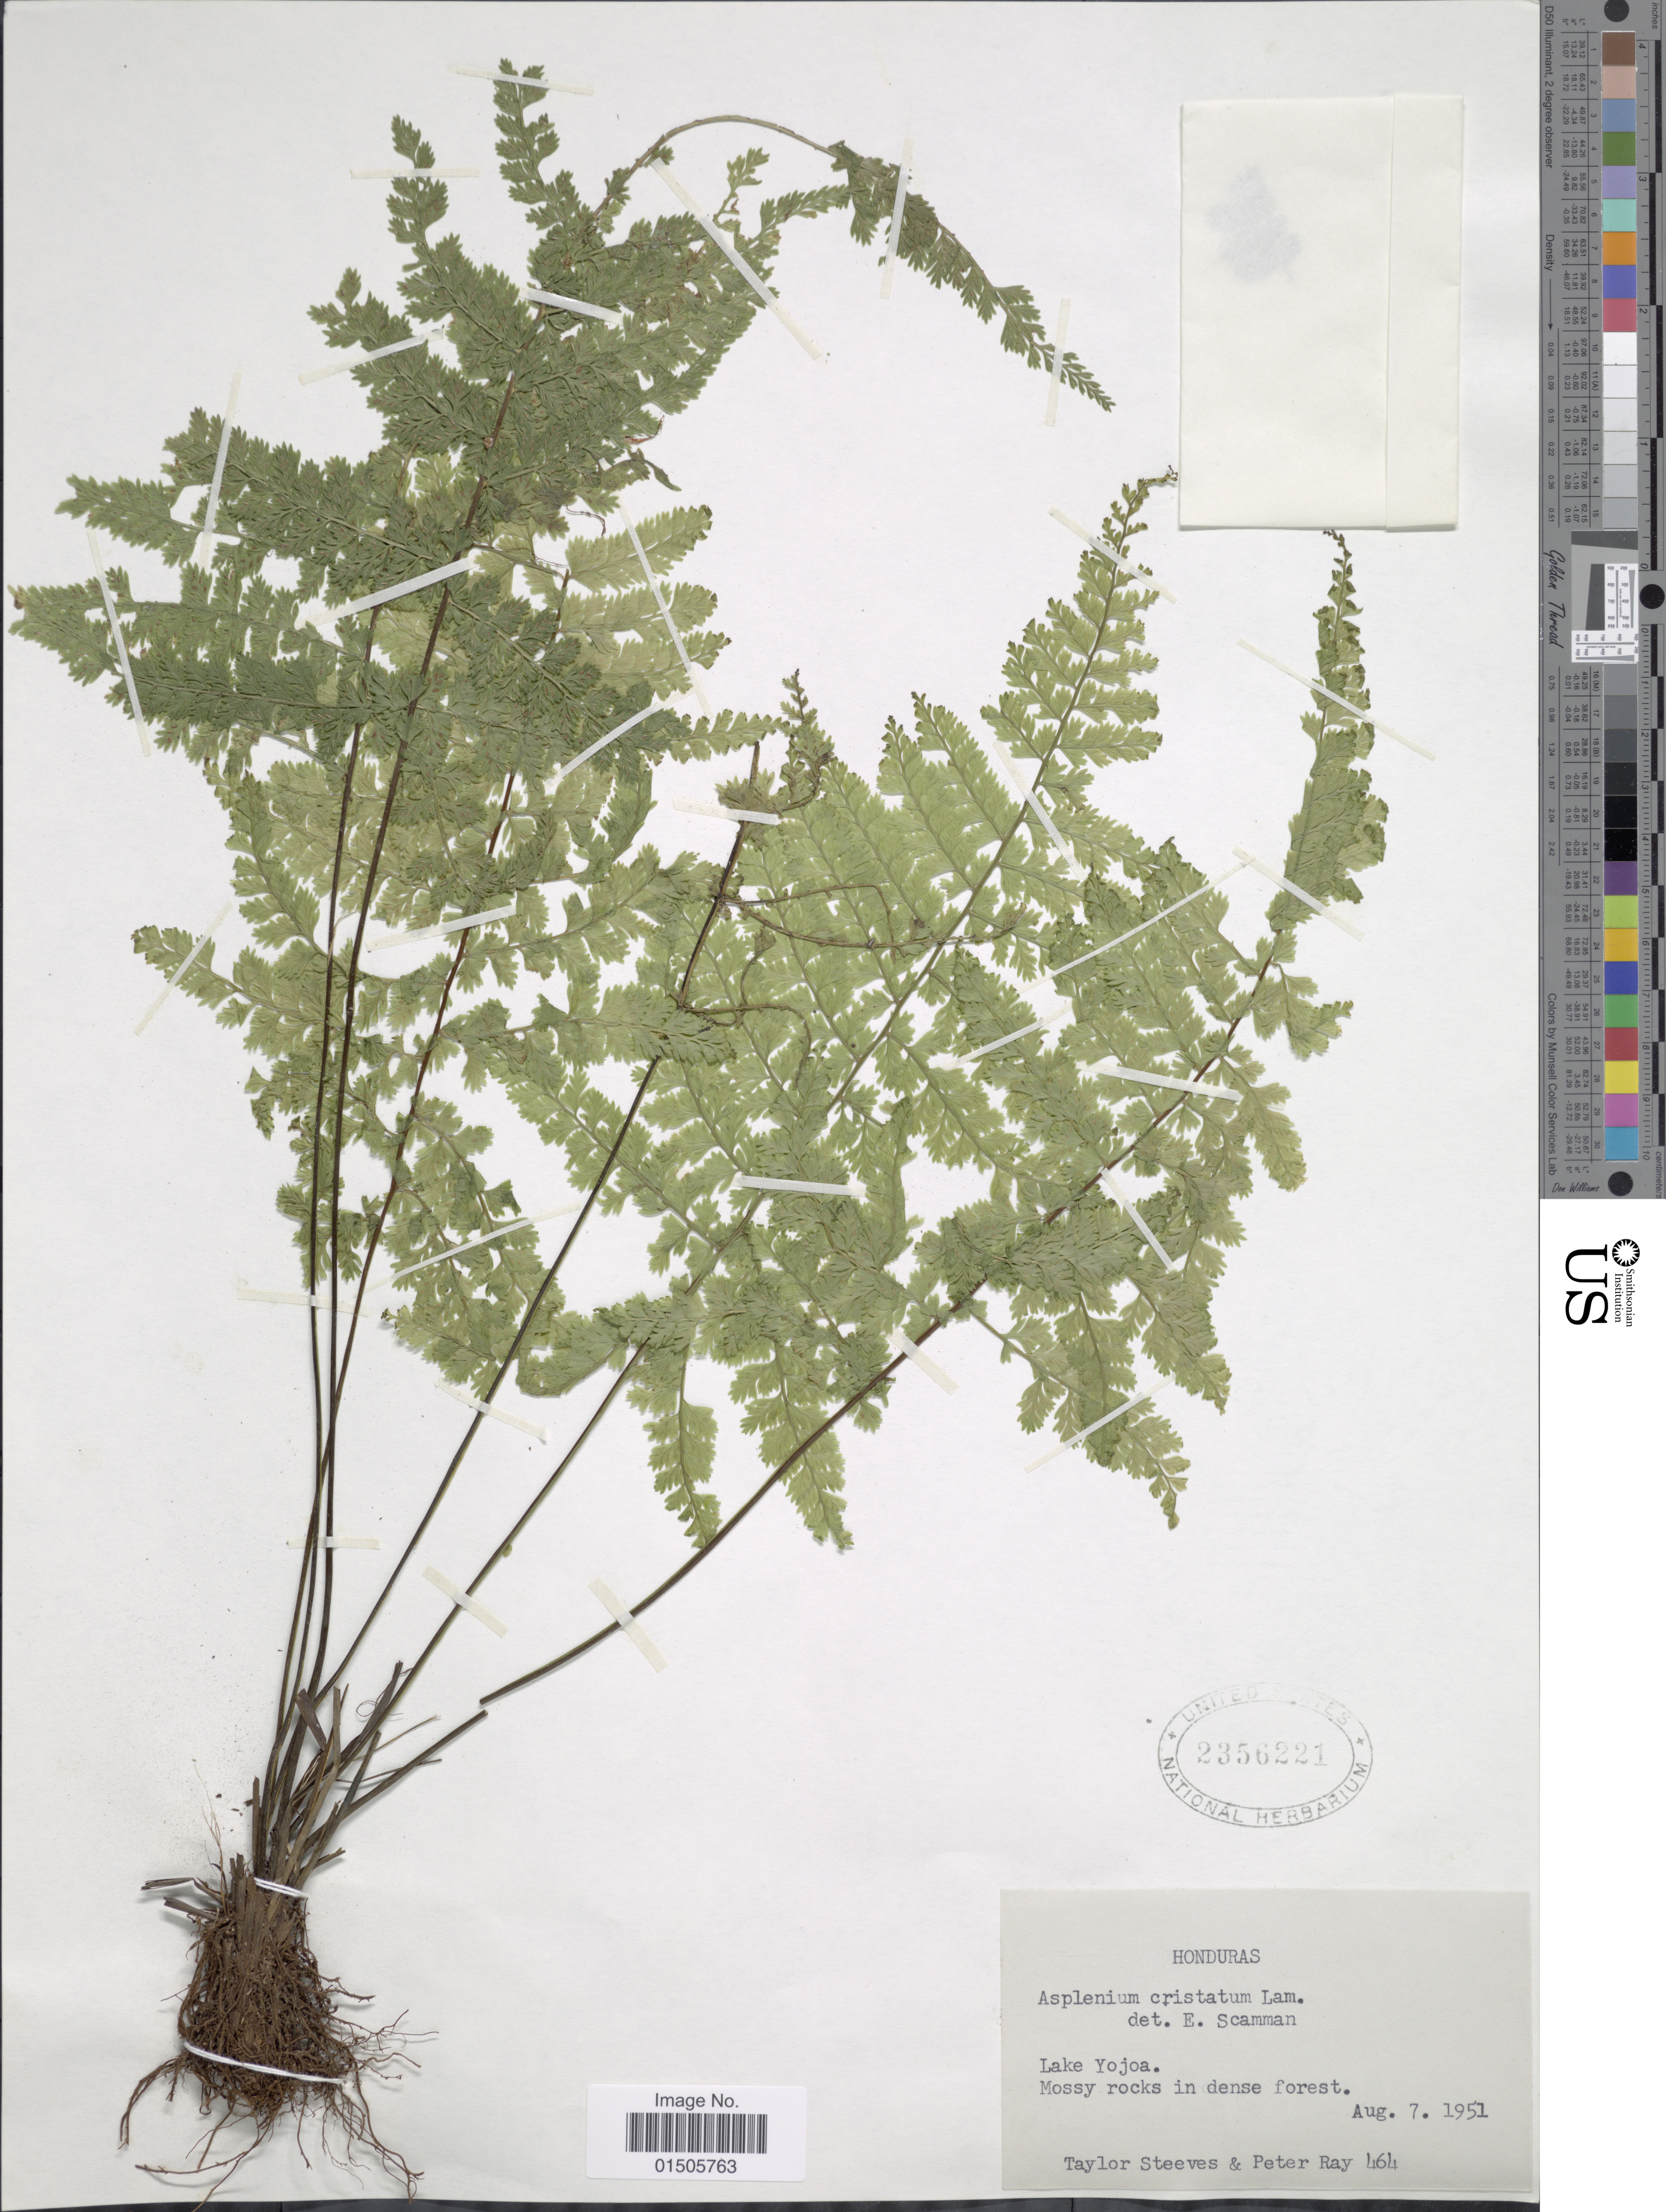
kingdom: Plantae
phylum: Tracheophyta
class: Polypodiopsida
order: Polypodiales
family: Aspleniaceae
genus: Asplenium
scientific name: Asplenium cristatum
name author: Lam.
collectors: T. Steeves & P. Ray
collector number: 464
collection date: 1951-08-07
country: Honduras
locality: Lake Yojoa, mossy rocks in dense forest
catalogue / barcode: US 2356221